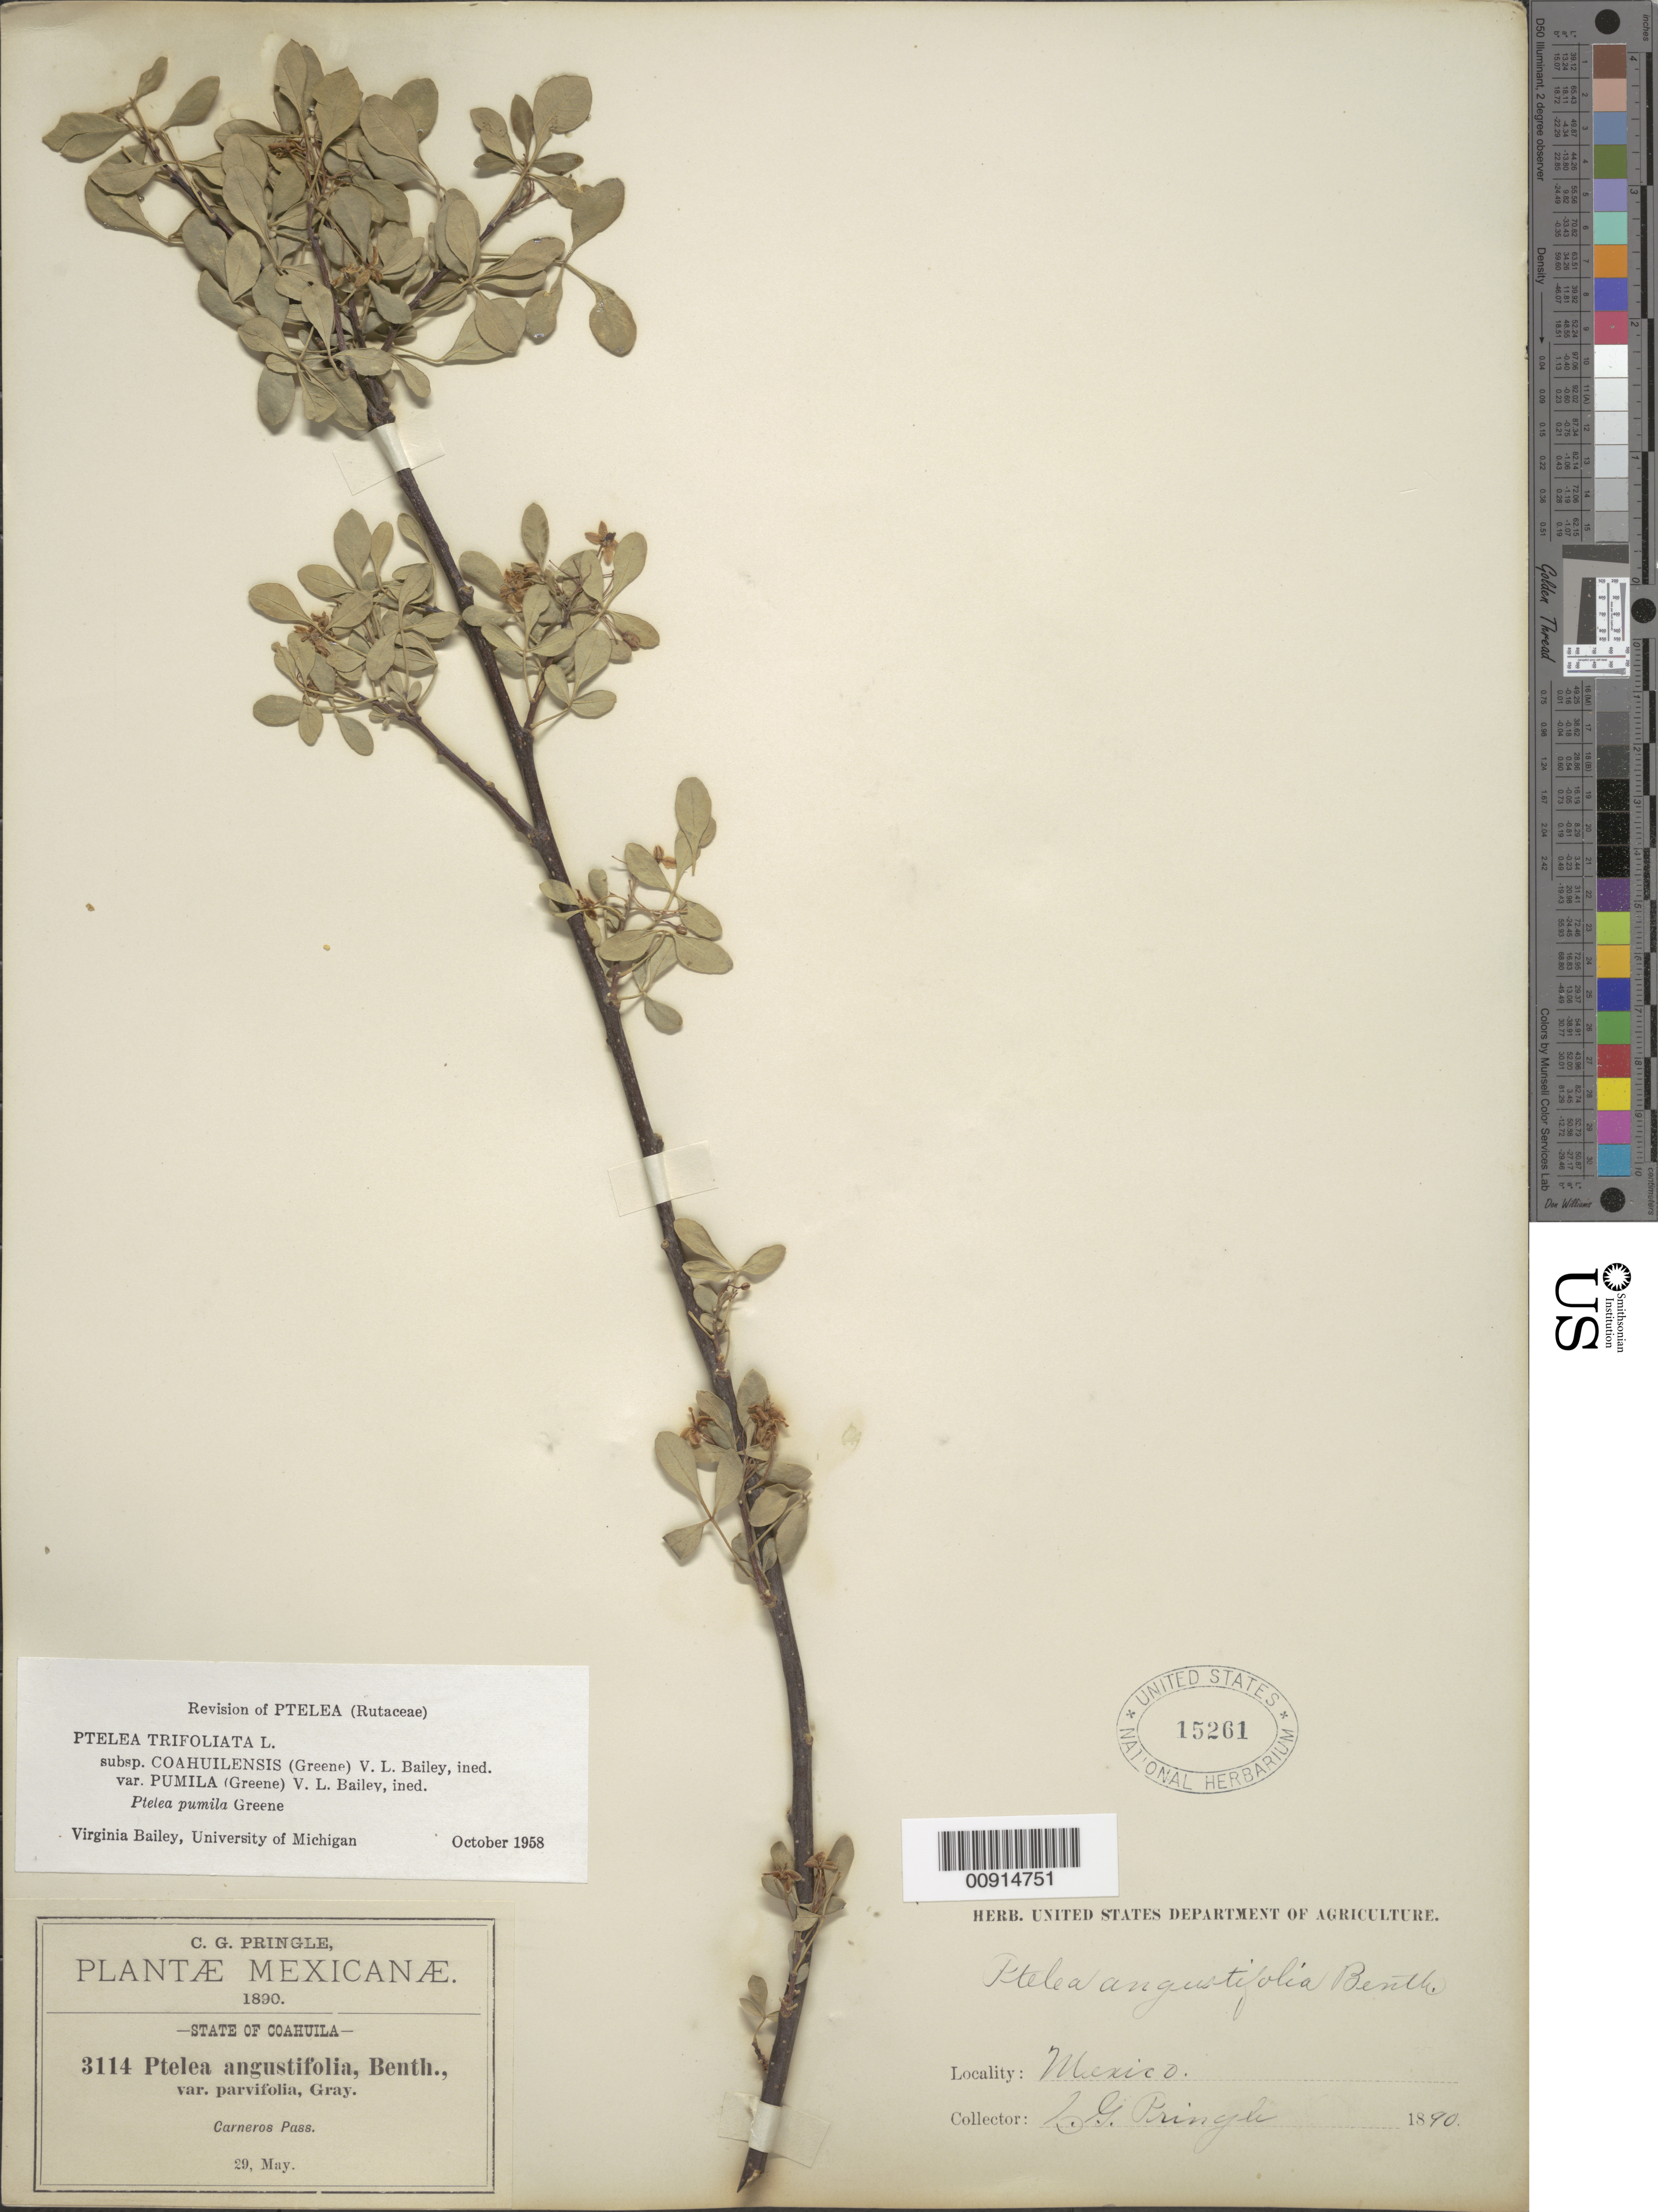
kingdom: Plantae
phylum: Tracheophyta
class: Magnoliopsida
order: Sapindales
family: Rutaceae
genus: Ptelea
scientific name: Ptelea trifoliata subsp. coahuilensis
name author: (Greene) V. L. Bailey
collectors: C. G. Pringle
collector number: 3114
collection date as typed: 29 May 1890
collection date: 1890-05-29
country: Mexico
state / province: Coahuila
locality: State of Coahuila: Carneros Pass.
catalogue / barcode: US 15261